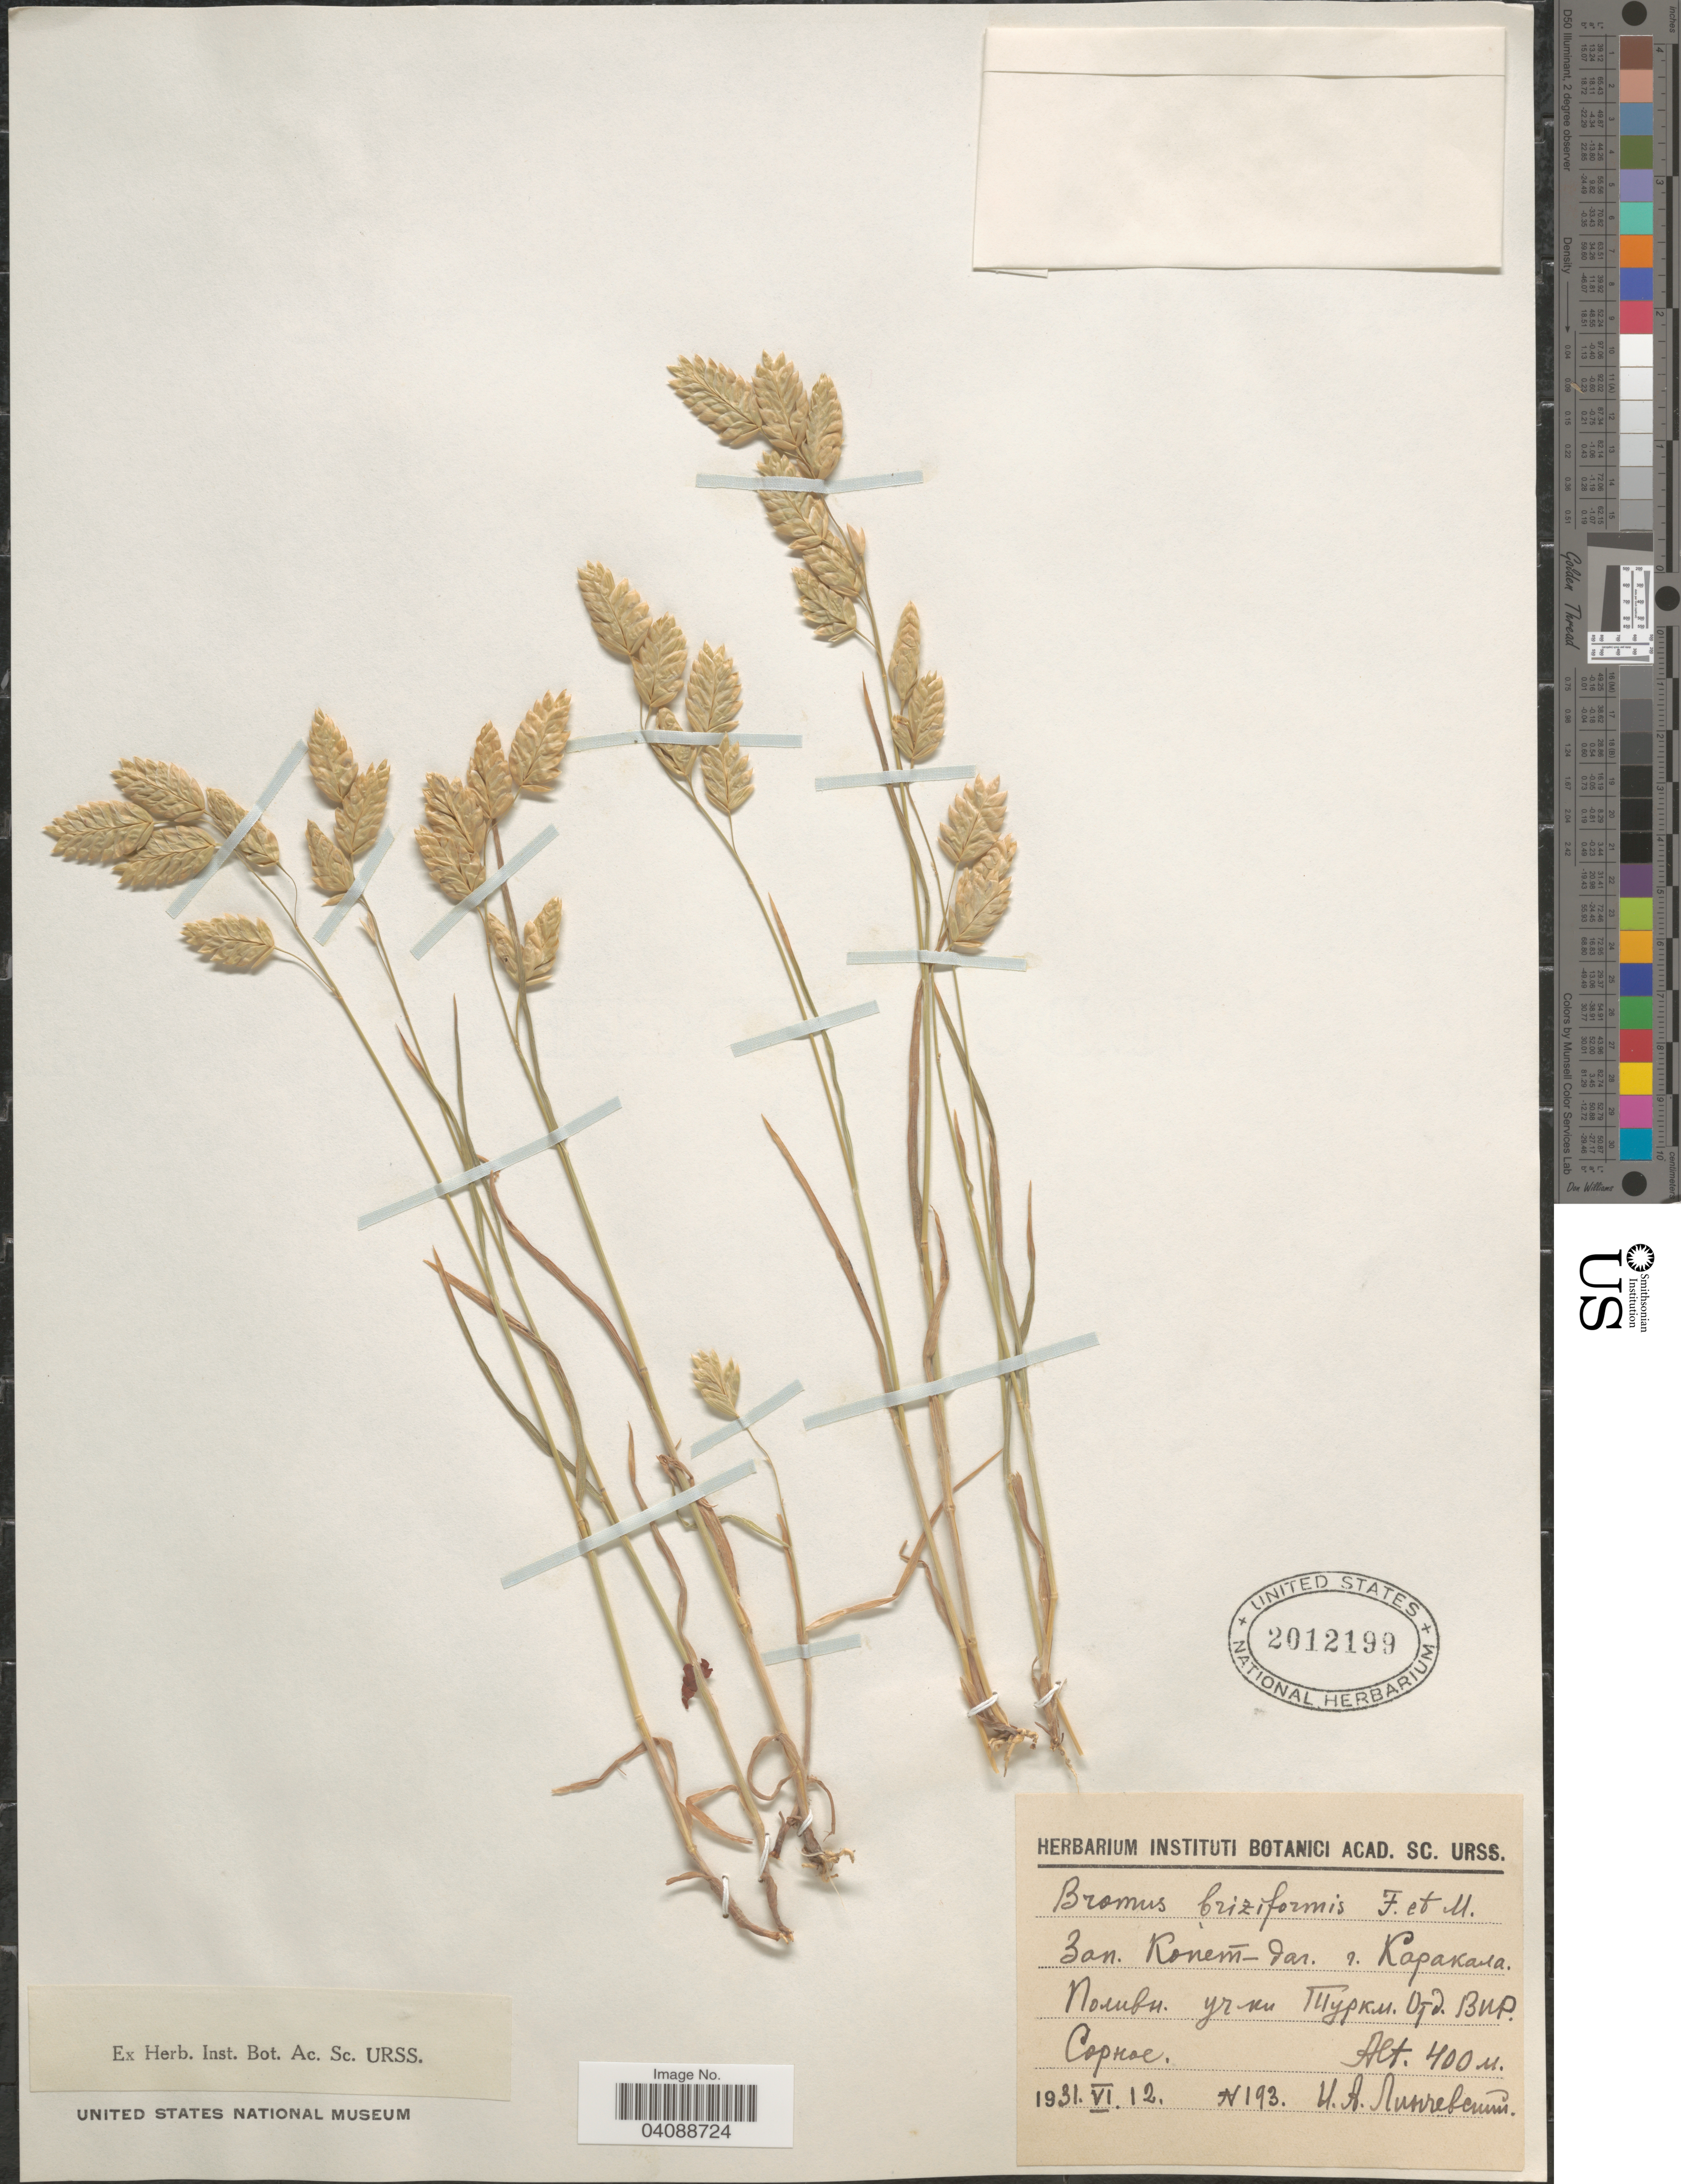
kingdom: Plantae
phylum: Tracheophyta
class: Liliopsida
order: Poales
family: Poaceae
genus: Bromus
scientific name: Bromus briziformis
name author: Fisch. & C.A. Mey.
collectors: I. Linchevskiy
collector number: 193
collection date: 1931-06-12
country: Turkmenistan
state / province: Ahal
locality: Kopet Dag Mts, Karakala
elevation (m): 400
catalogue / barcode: US 2012199